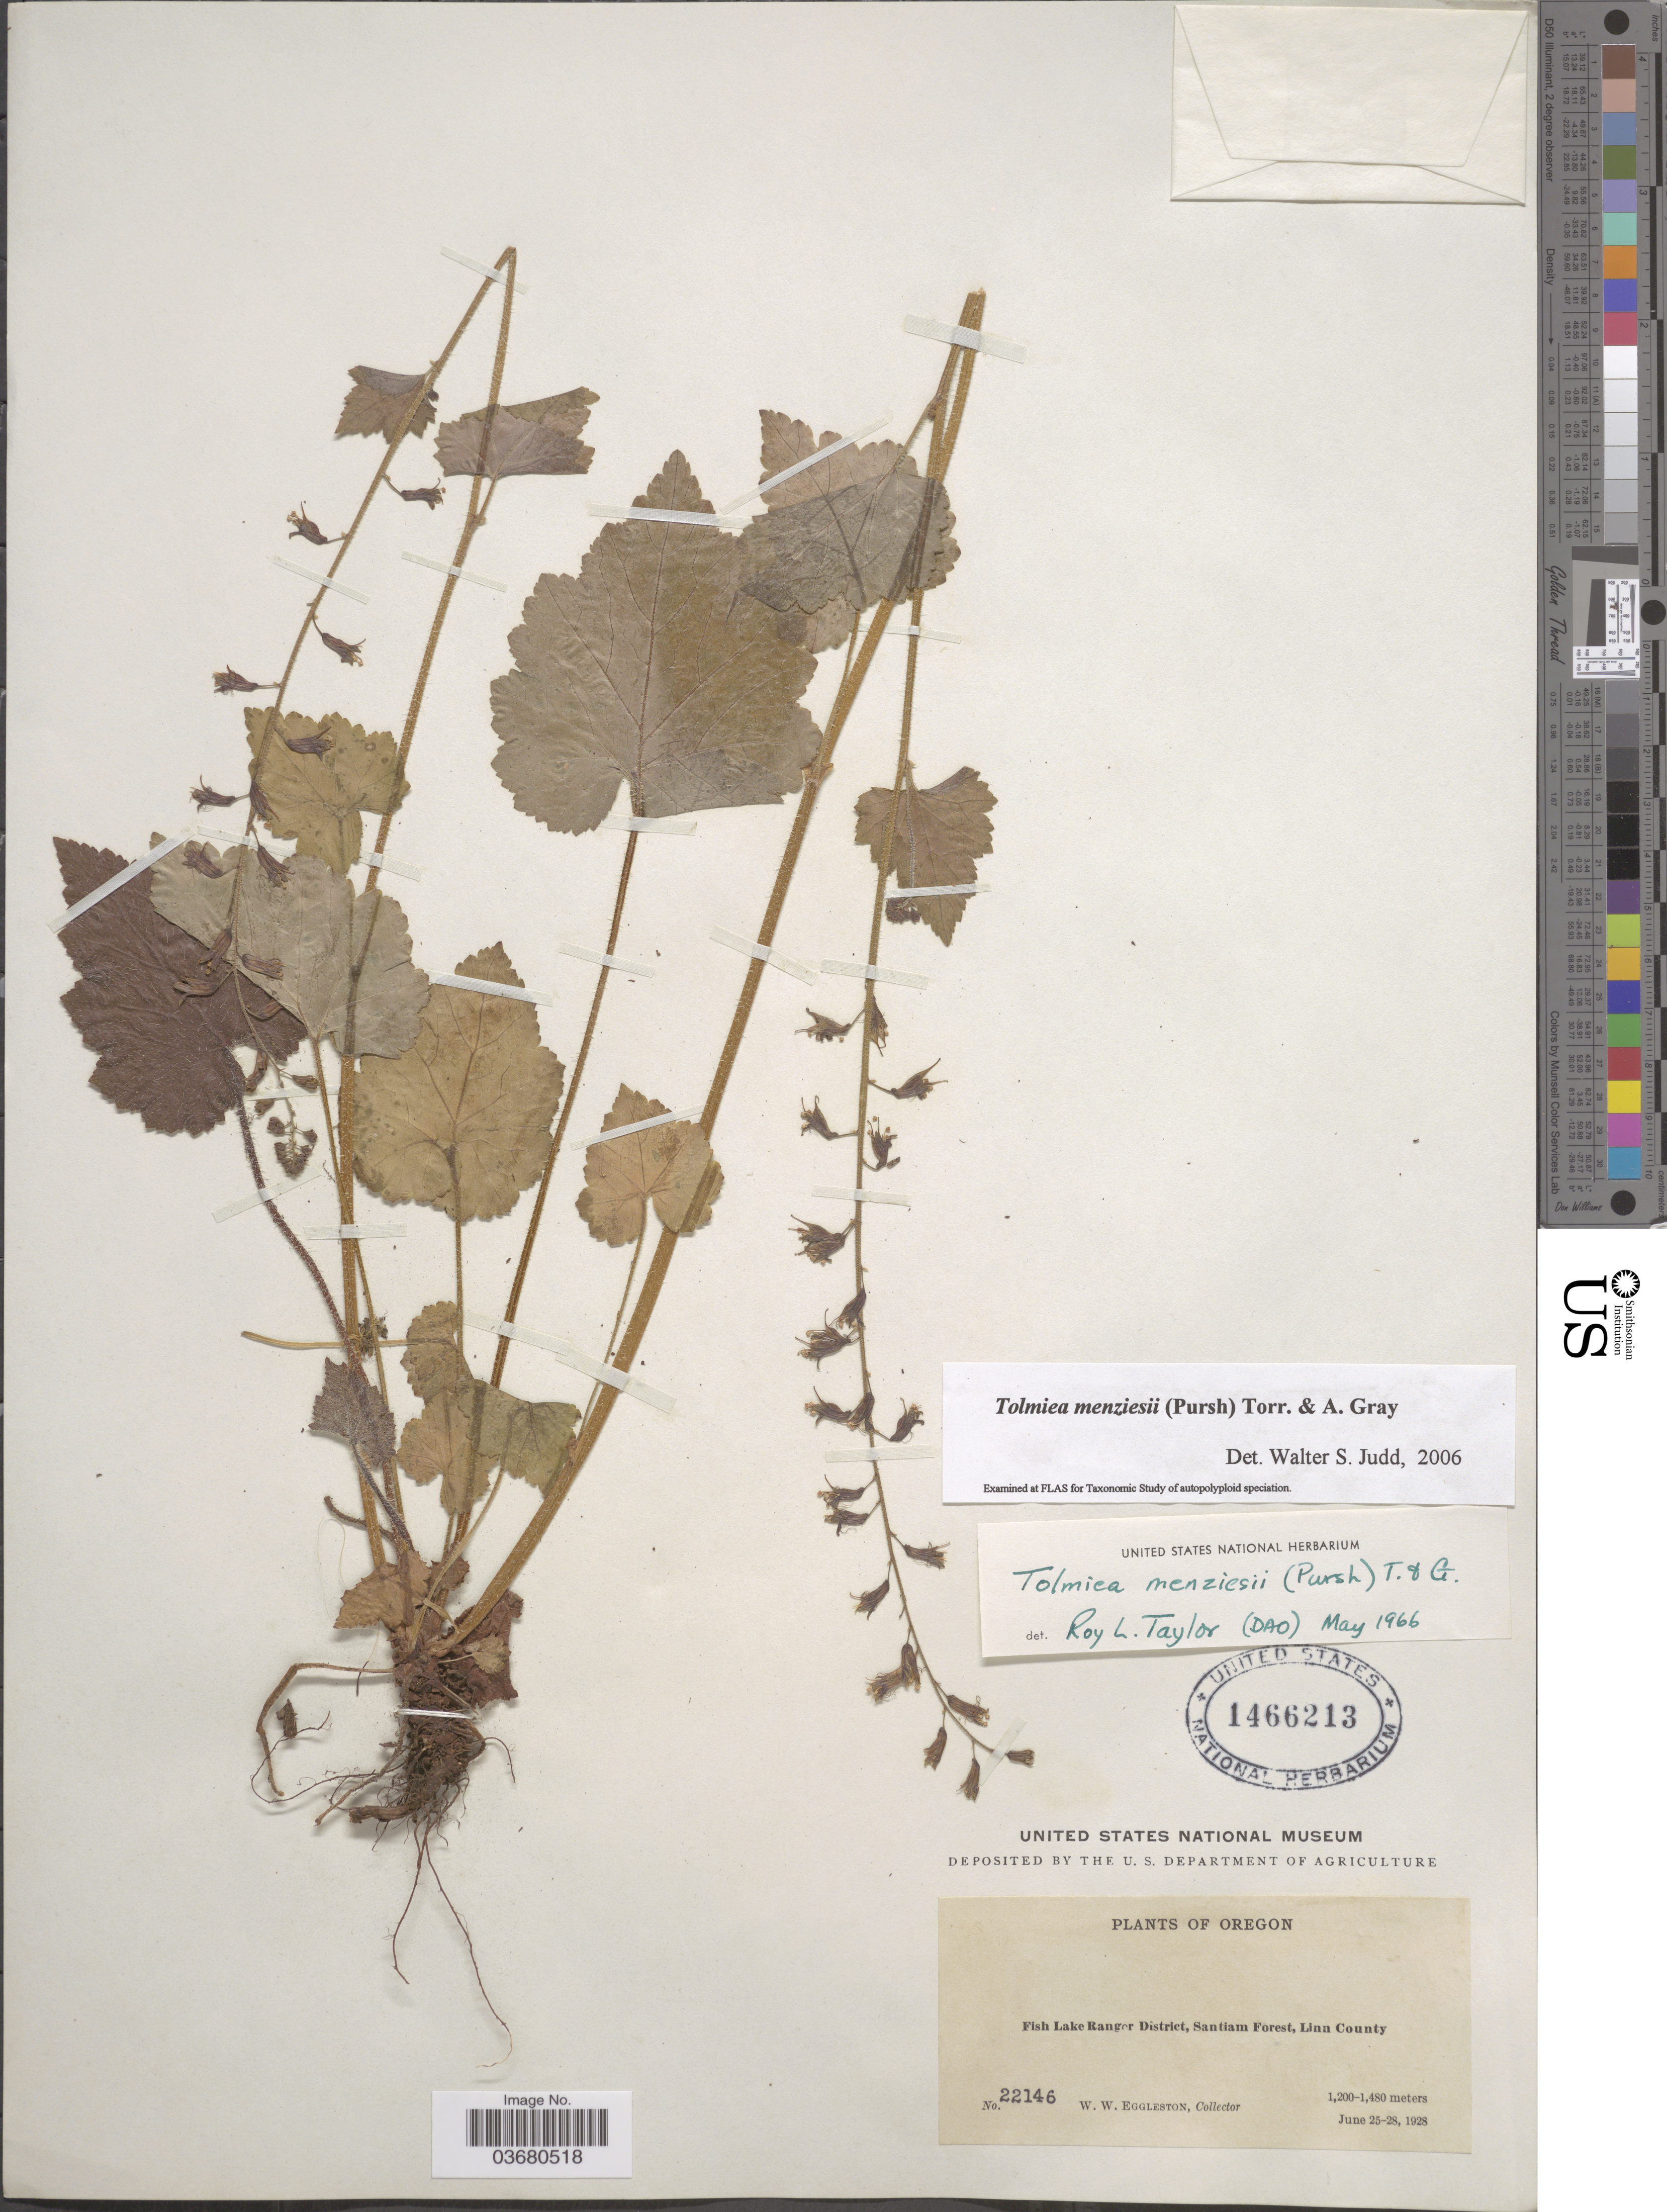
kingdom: Plantae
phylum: Tracheophyta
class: Magnoliopsida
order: Saxifragales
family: Saxifragaceae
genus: Tolmiea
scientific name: Tolmiea menziesii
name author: (Pursh) Torr. & A. Gray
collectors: W. W. Eggleston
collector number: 22146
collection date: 1928-06-25/1928-06-28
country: United States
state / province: Oregon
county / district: Linn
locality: Fish Lake Ranger District, Santiam Forest, Linn County.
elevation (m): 1200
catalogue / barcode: US 1466213